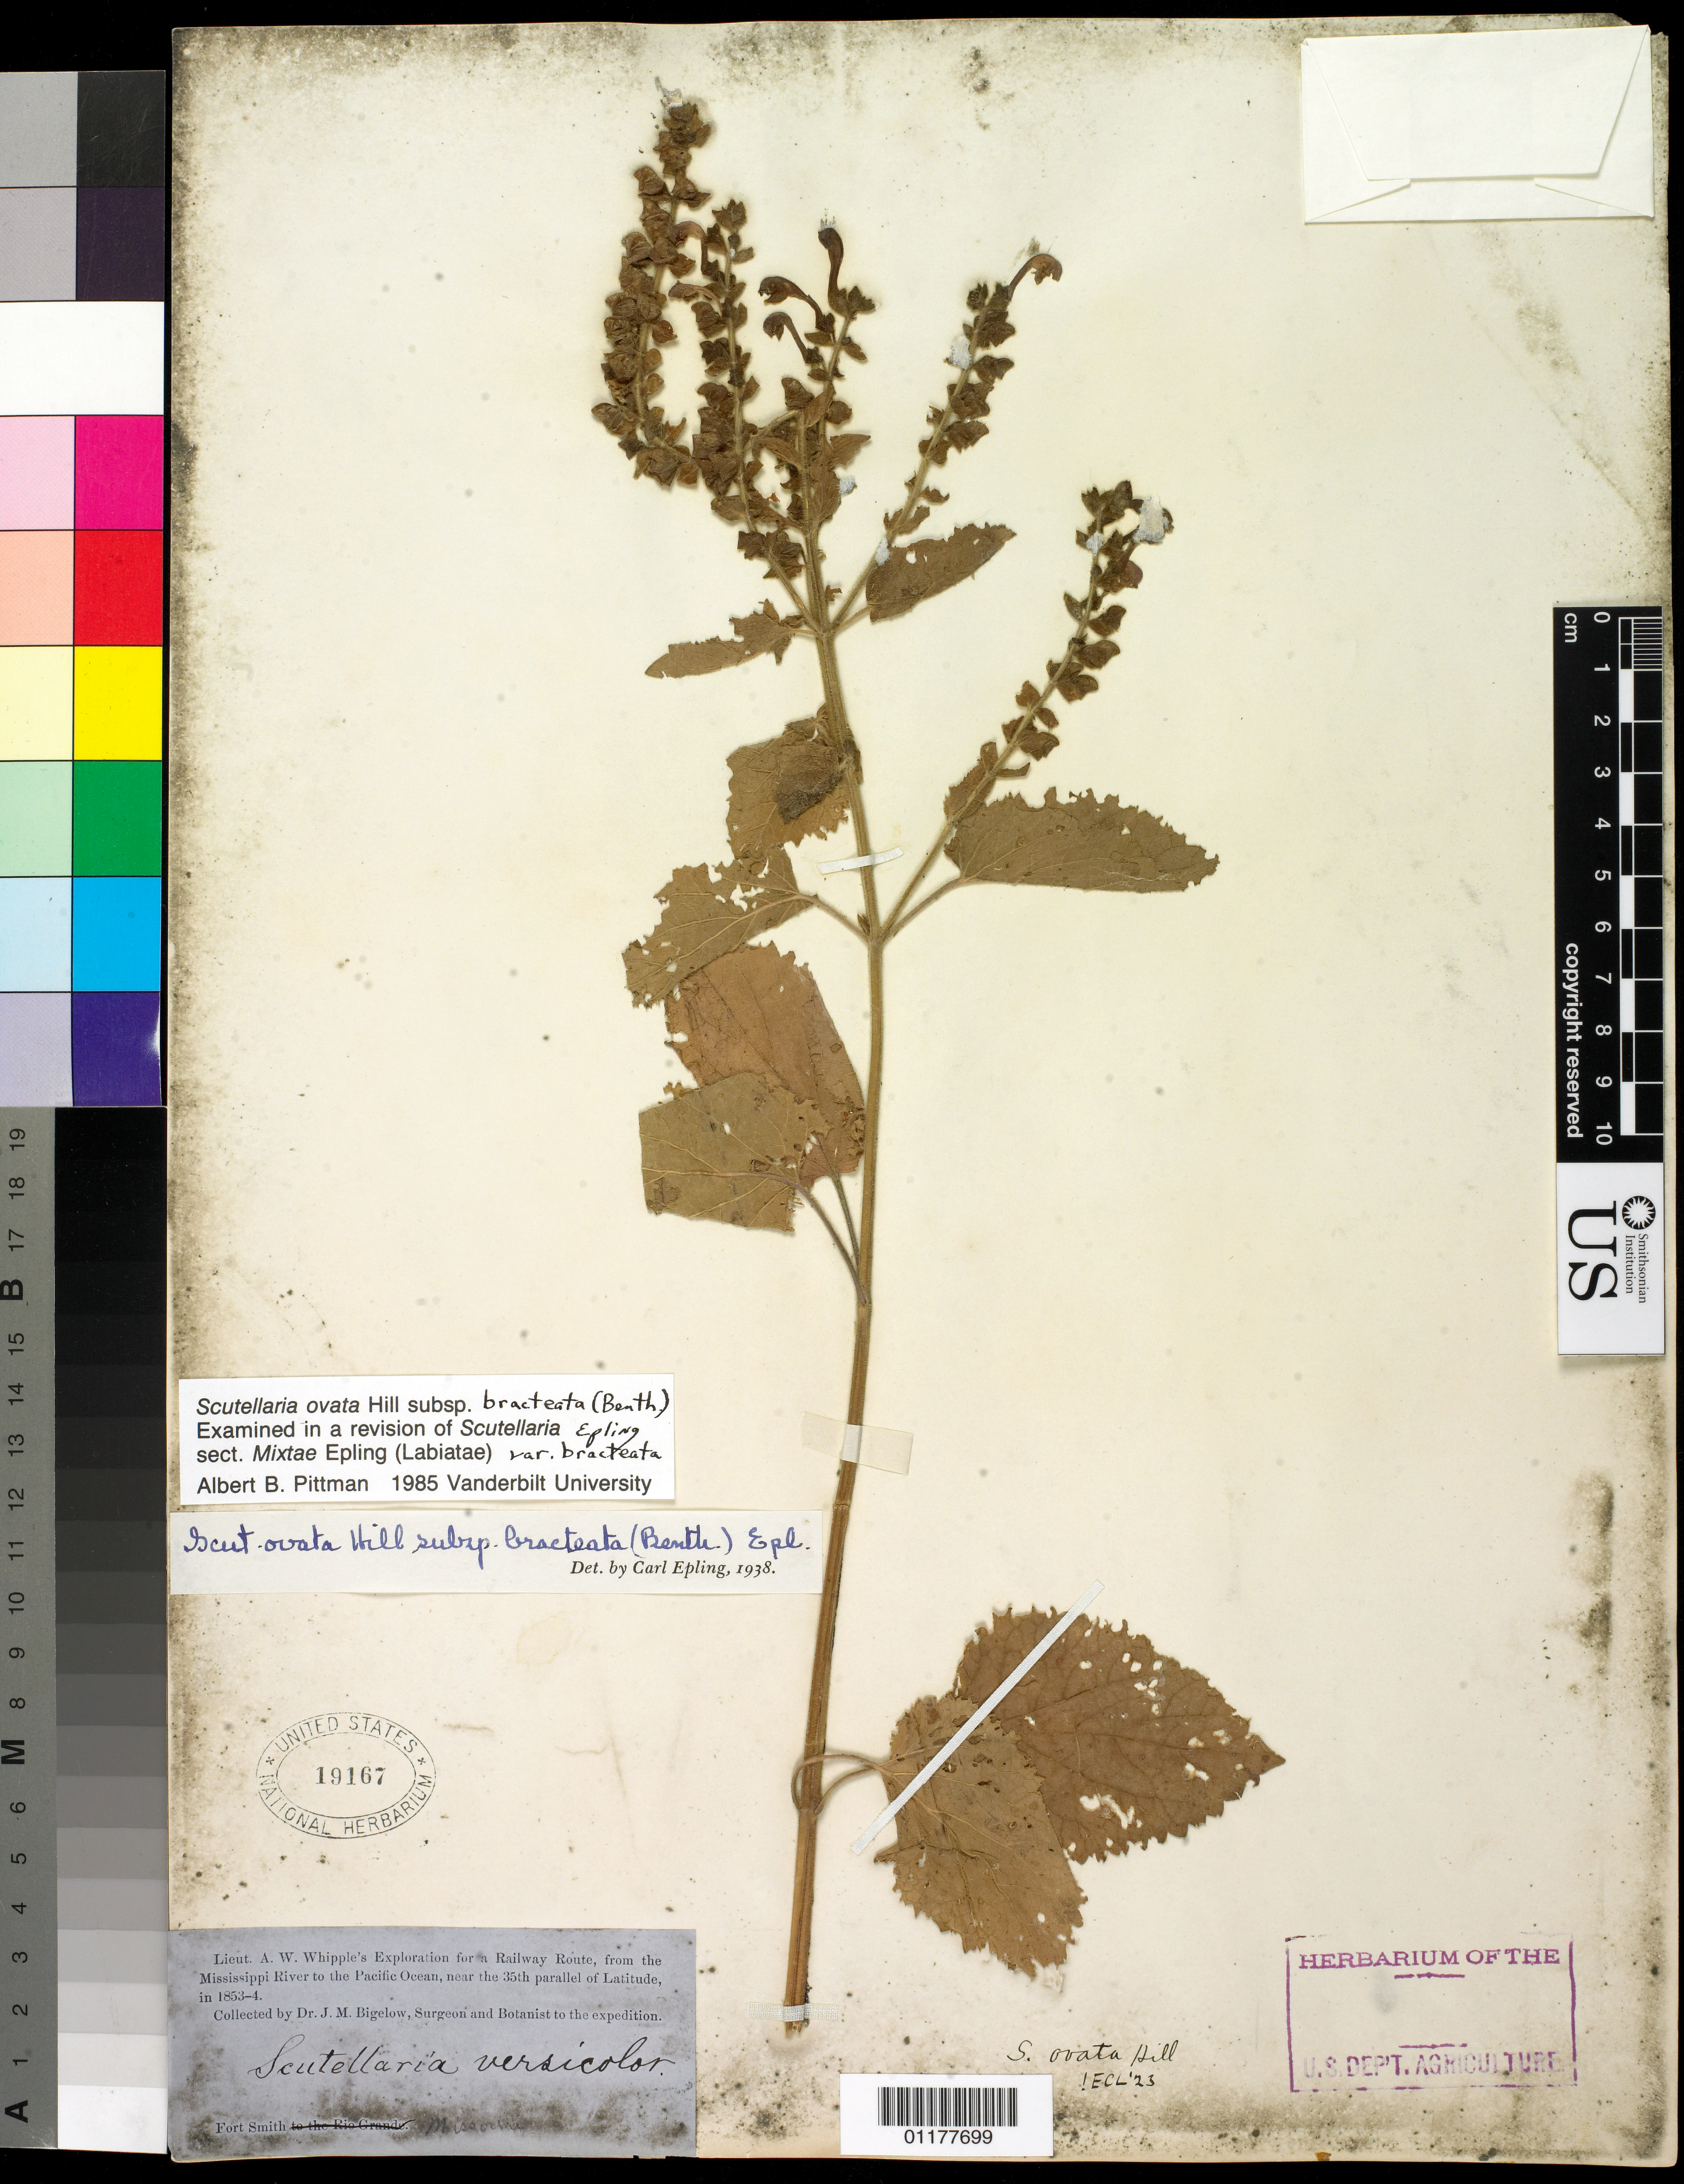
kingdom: Plantae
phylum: Tracheophyta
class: Magnoliopsida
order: Lamiales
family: Lamiaceae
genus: Scutellaria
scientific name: Scutellaria ovata subsp. bracteata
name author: (Benth.) Epling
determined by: Pittman, A. B.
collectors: J. M. Bigelow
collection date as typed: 1853 to -- --- 1854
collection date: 1853/1854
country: United States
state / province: Arkansas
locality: Fort Smith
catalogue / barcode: US 19167